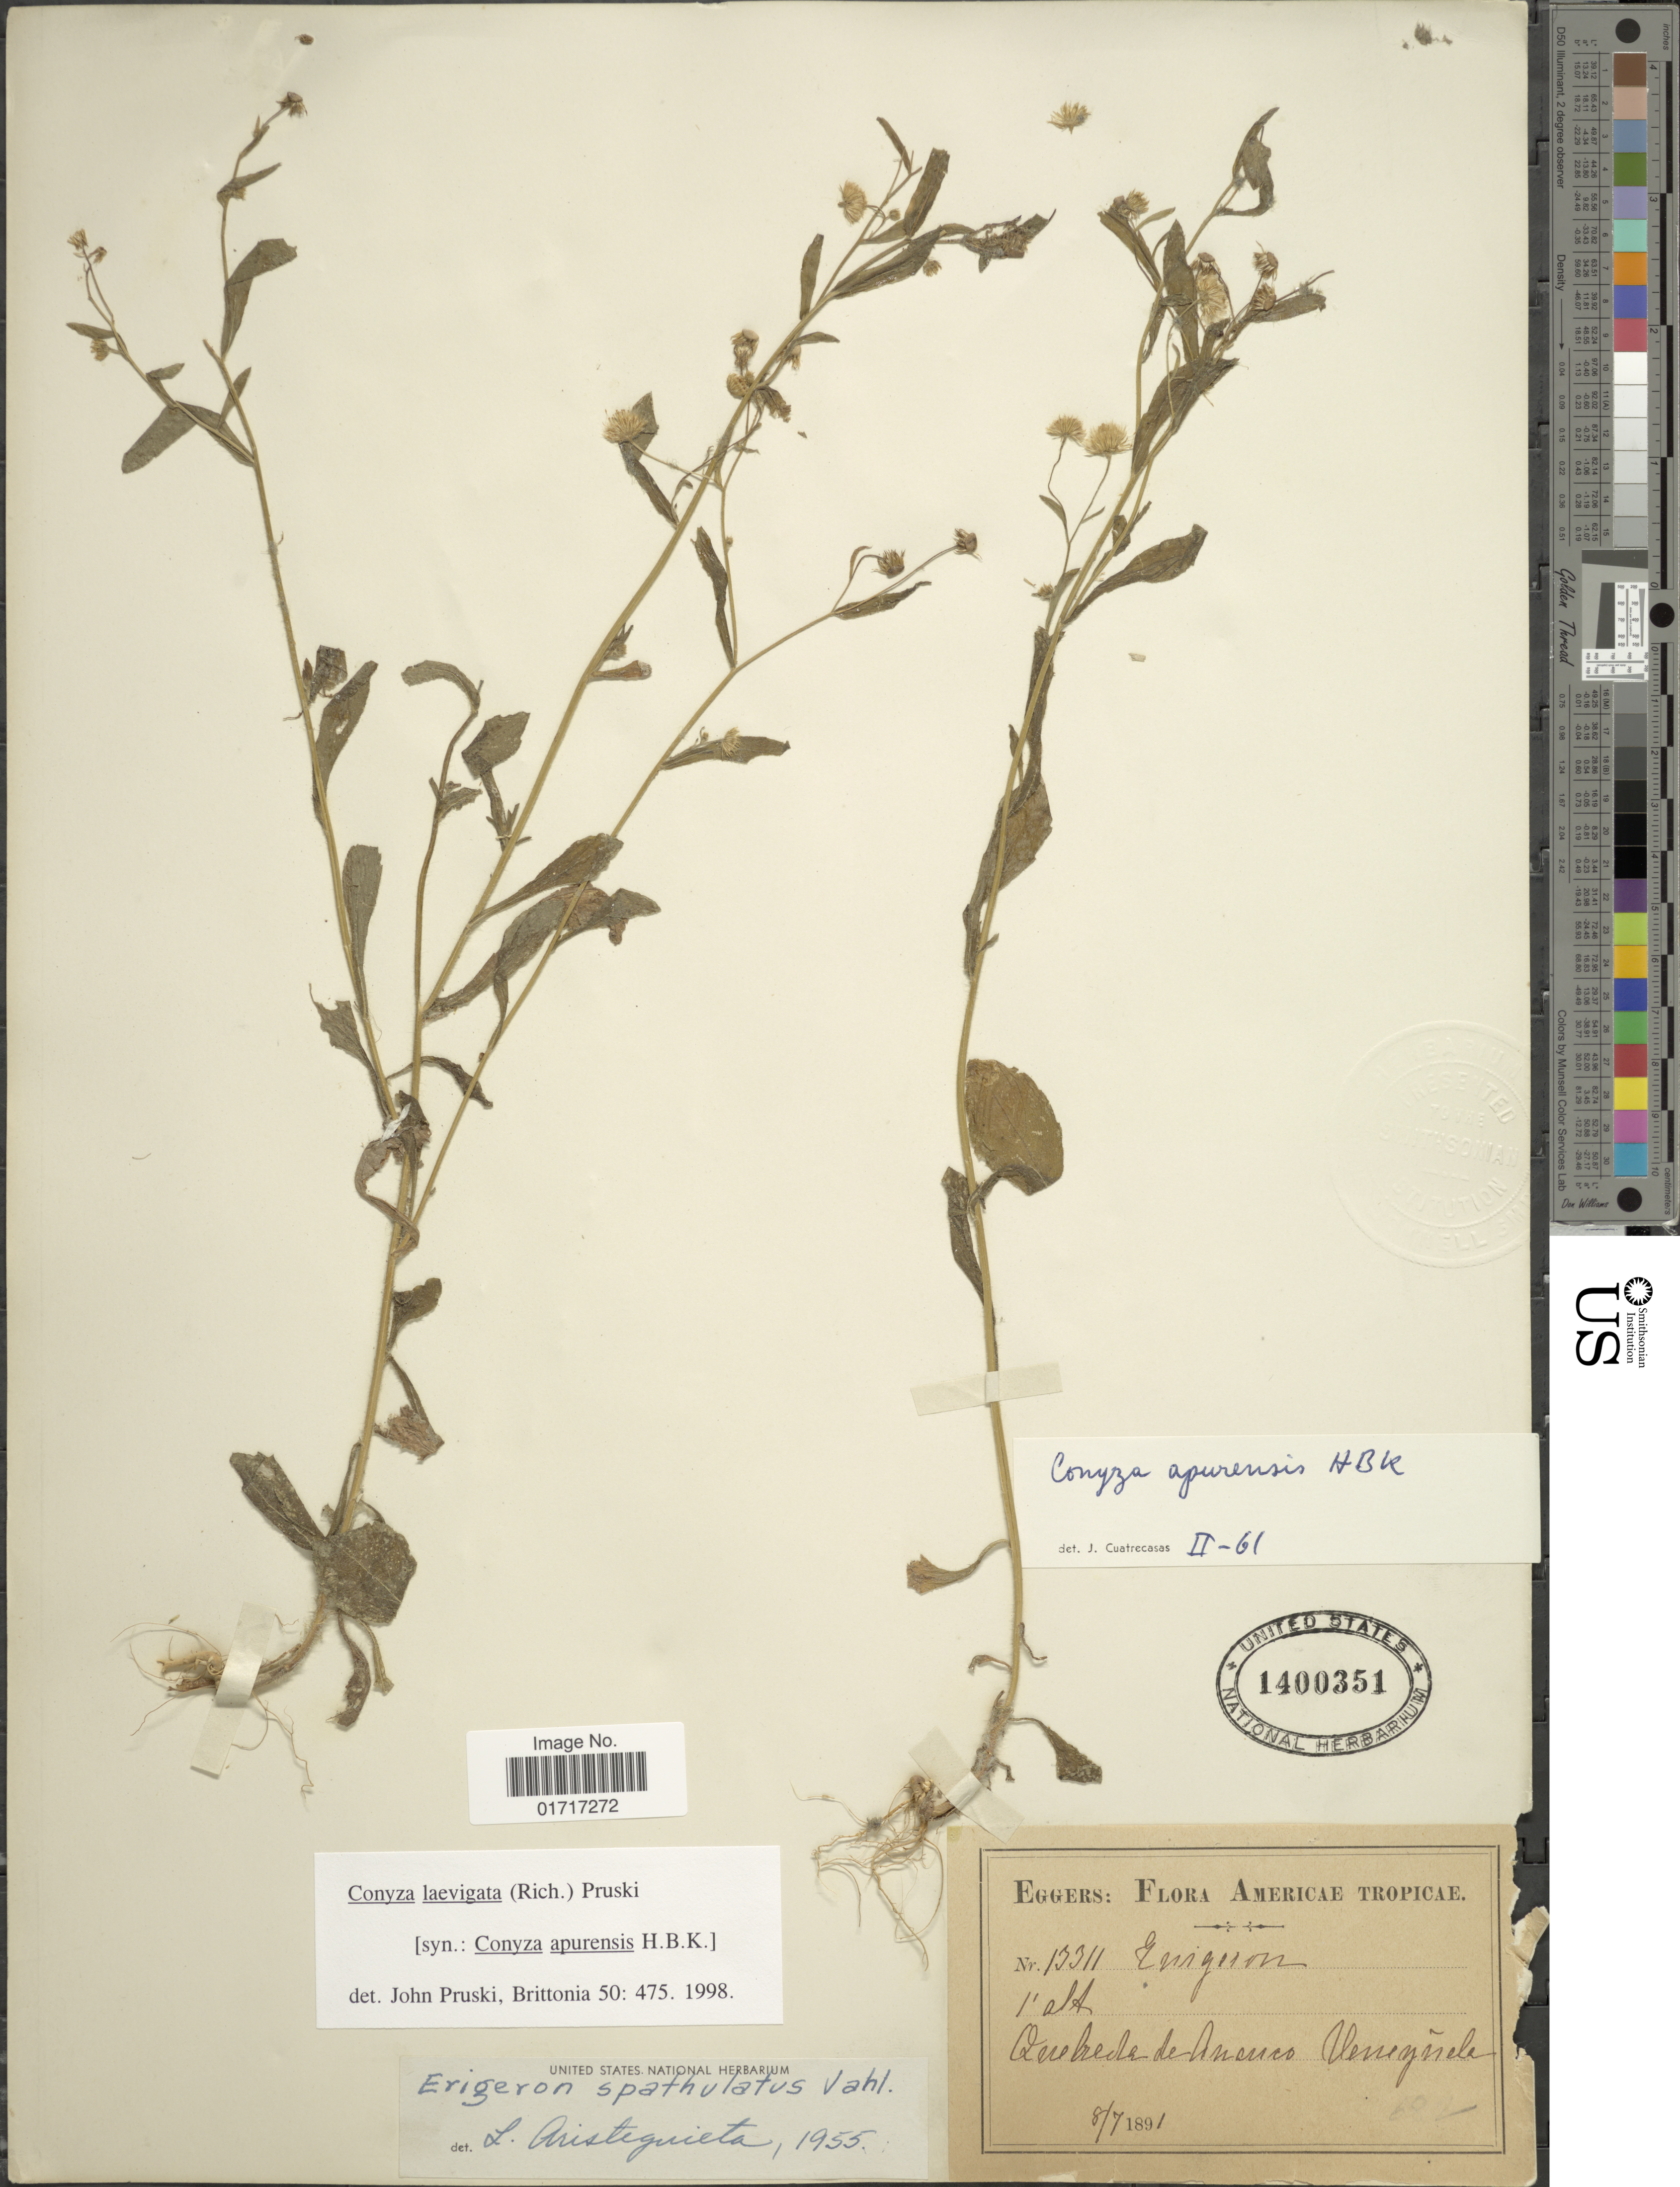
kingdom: Plantae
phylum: Tracheophyta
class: Magnoliopsida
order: Asterales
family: Asteraceae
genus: Conyza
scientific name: Conyza laevigata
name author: (Rich.) Pruski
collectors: -. Eggers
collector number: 13311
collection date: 1891-07-08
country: Venezuela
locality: Quebrada de Anauco, Venezuela.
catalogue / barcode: US 1400351